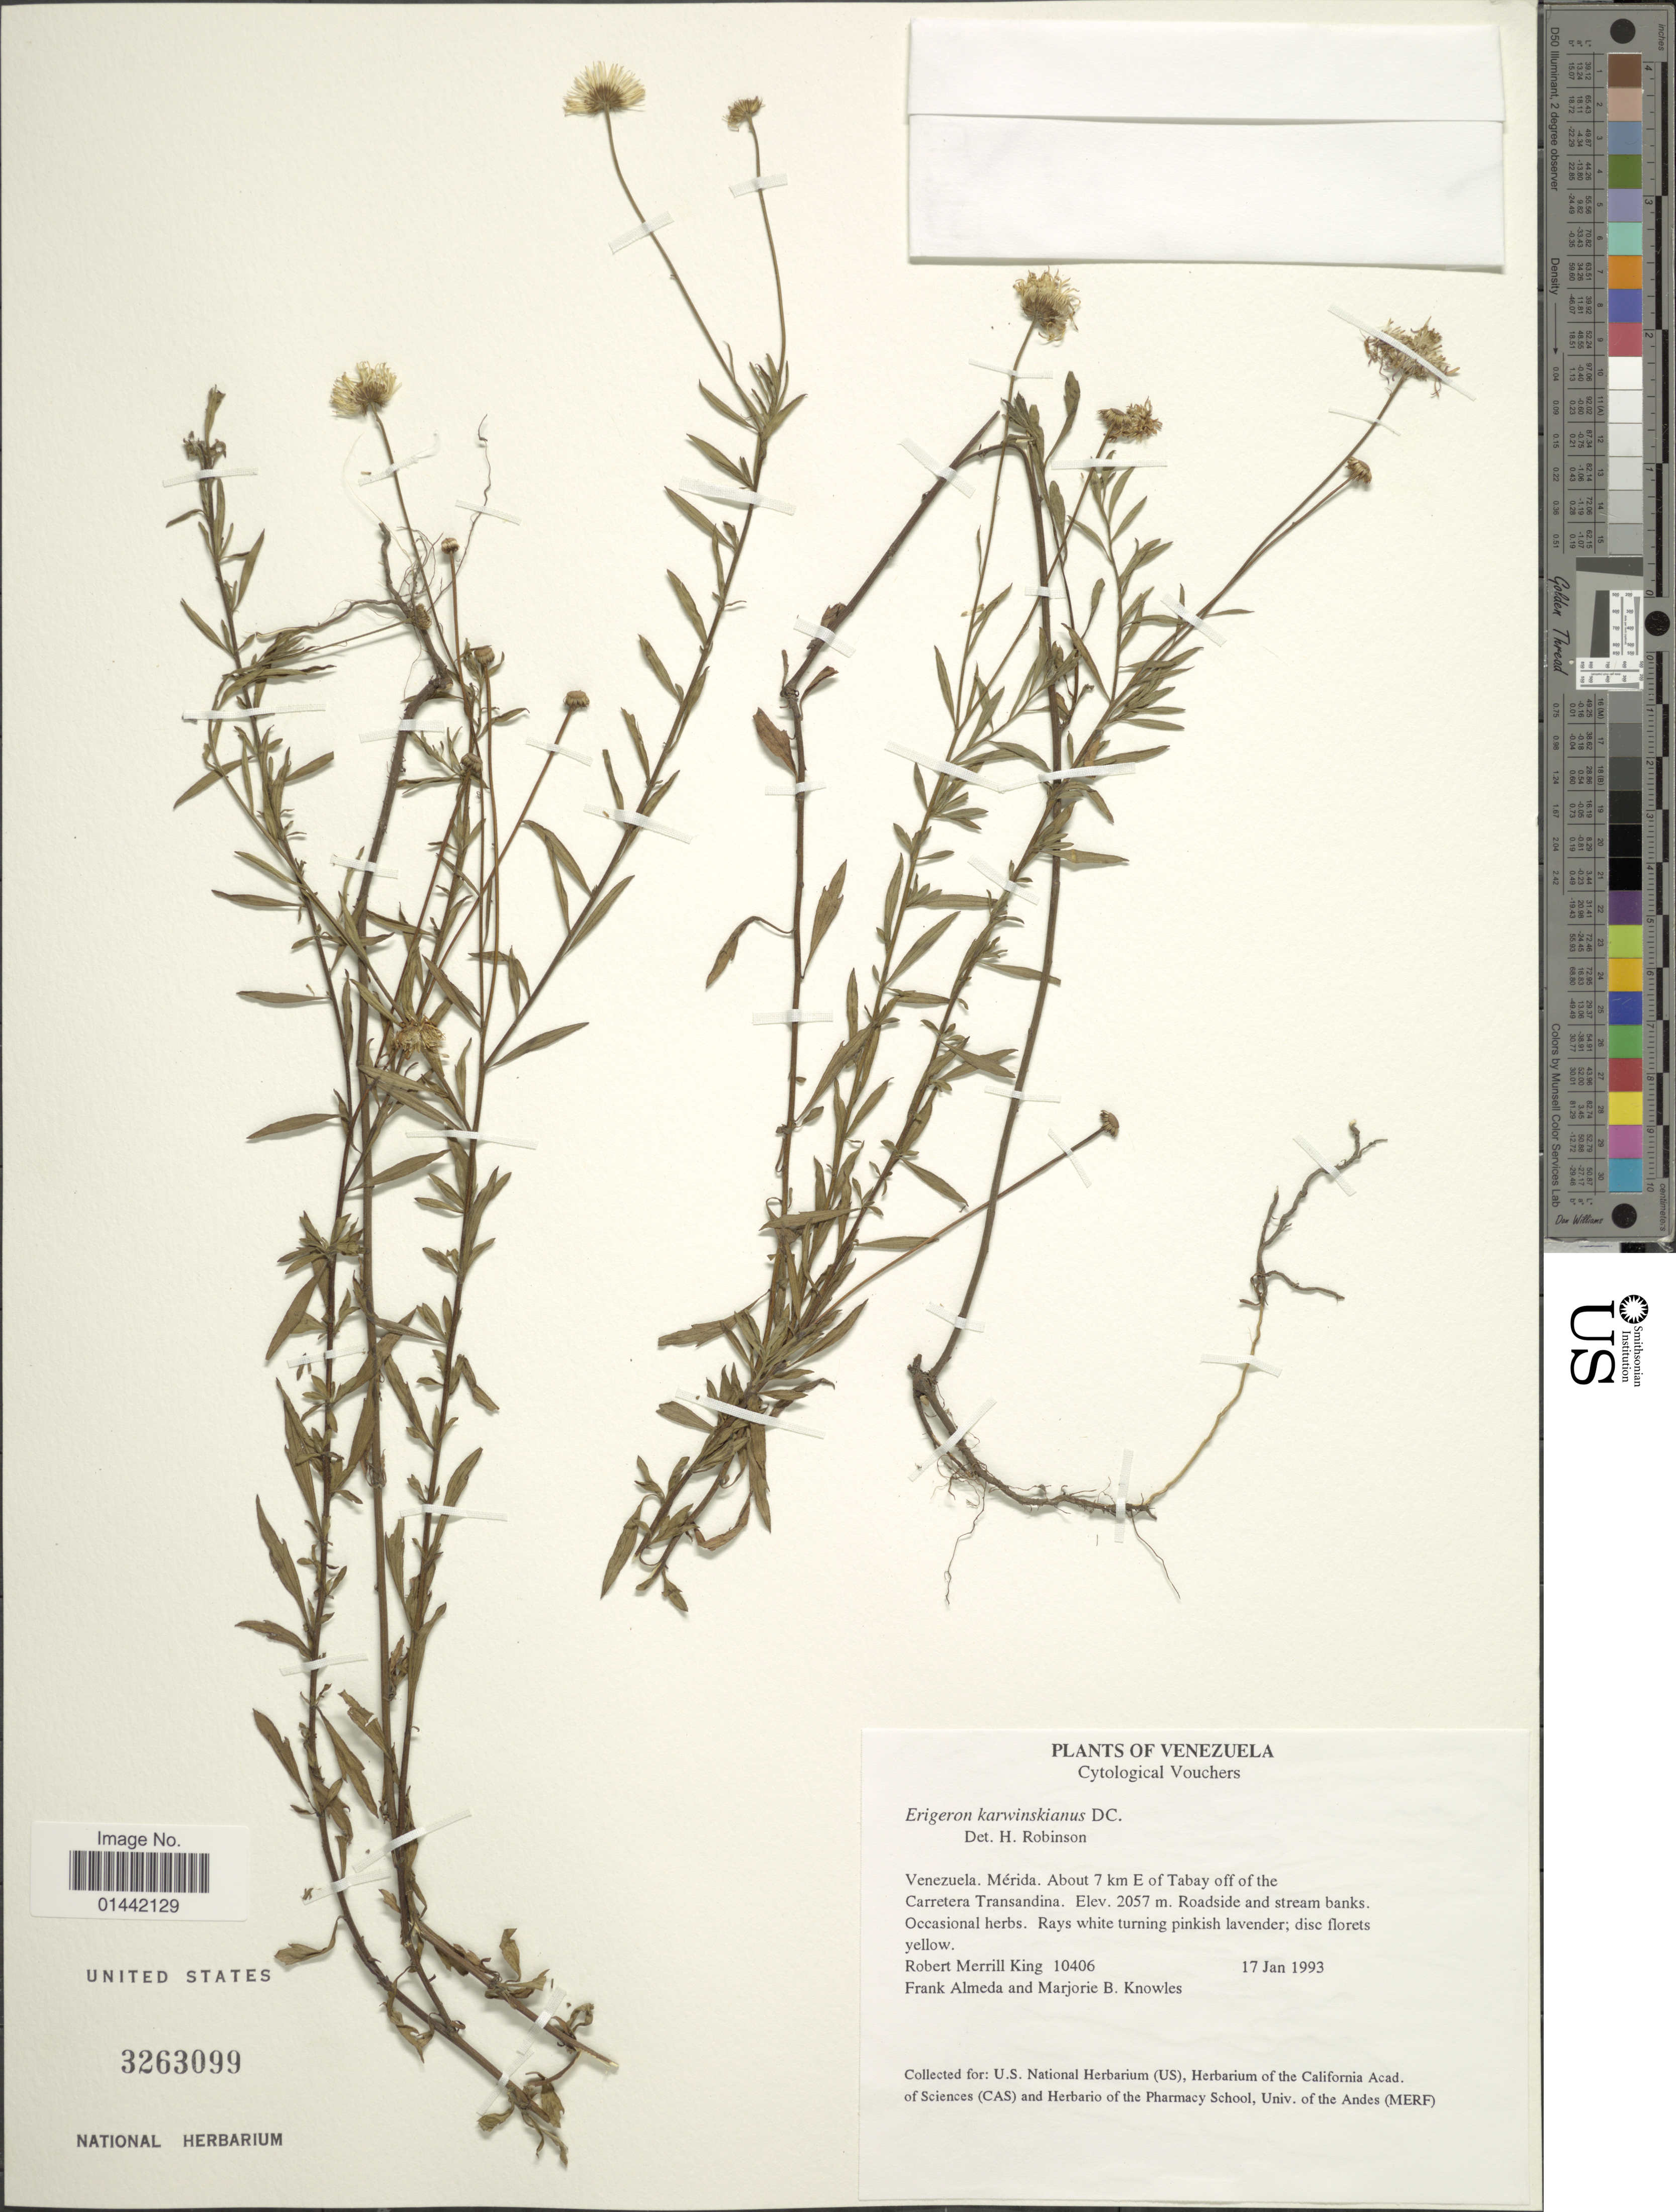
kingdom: Plantae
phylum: Tracheophyta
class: Magnoliopsida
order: Asterales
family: Asteraceae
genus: Erigeron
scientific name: Erigeron karvinskianus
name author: DC.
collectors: R. M. King, F. Almeda & M. B. Knowles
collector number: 10406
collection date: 1993-01-17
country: Venezuela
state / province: Mérida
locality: About 7 km E of Tabay off of the Carretera Transandina, roadside and stream banks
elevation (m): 2057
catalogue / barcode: US 3263099